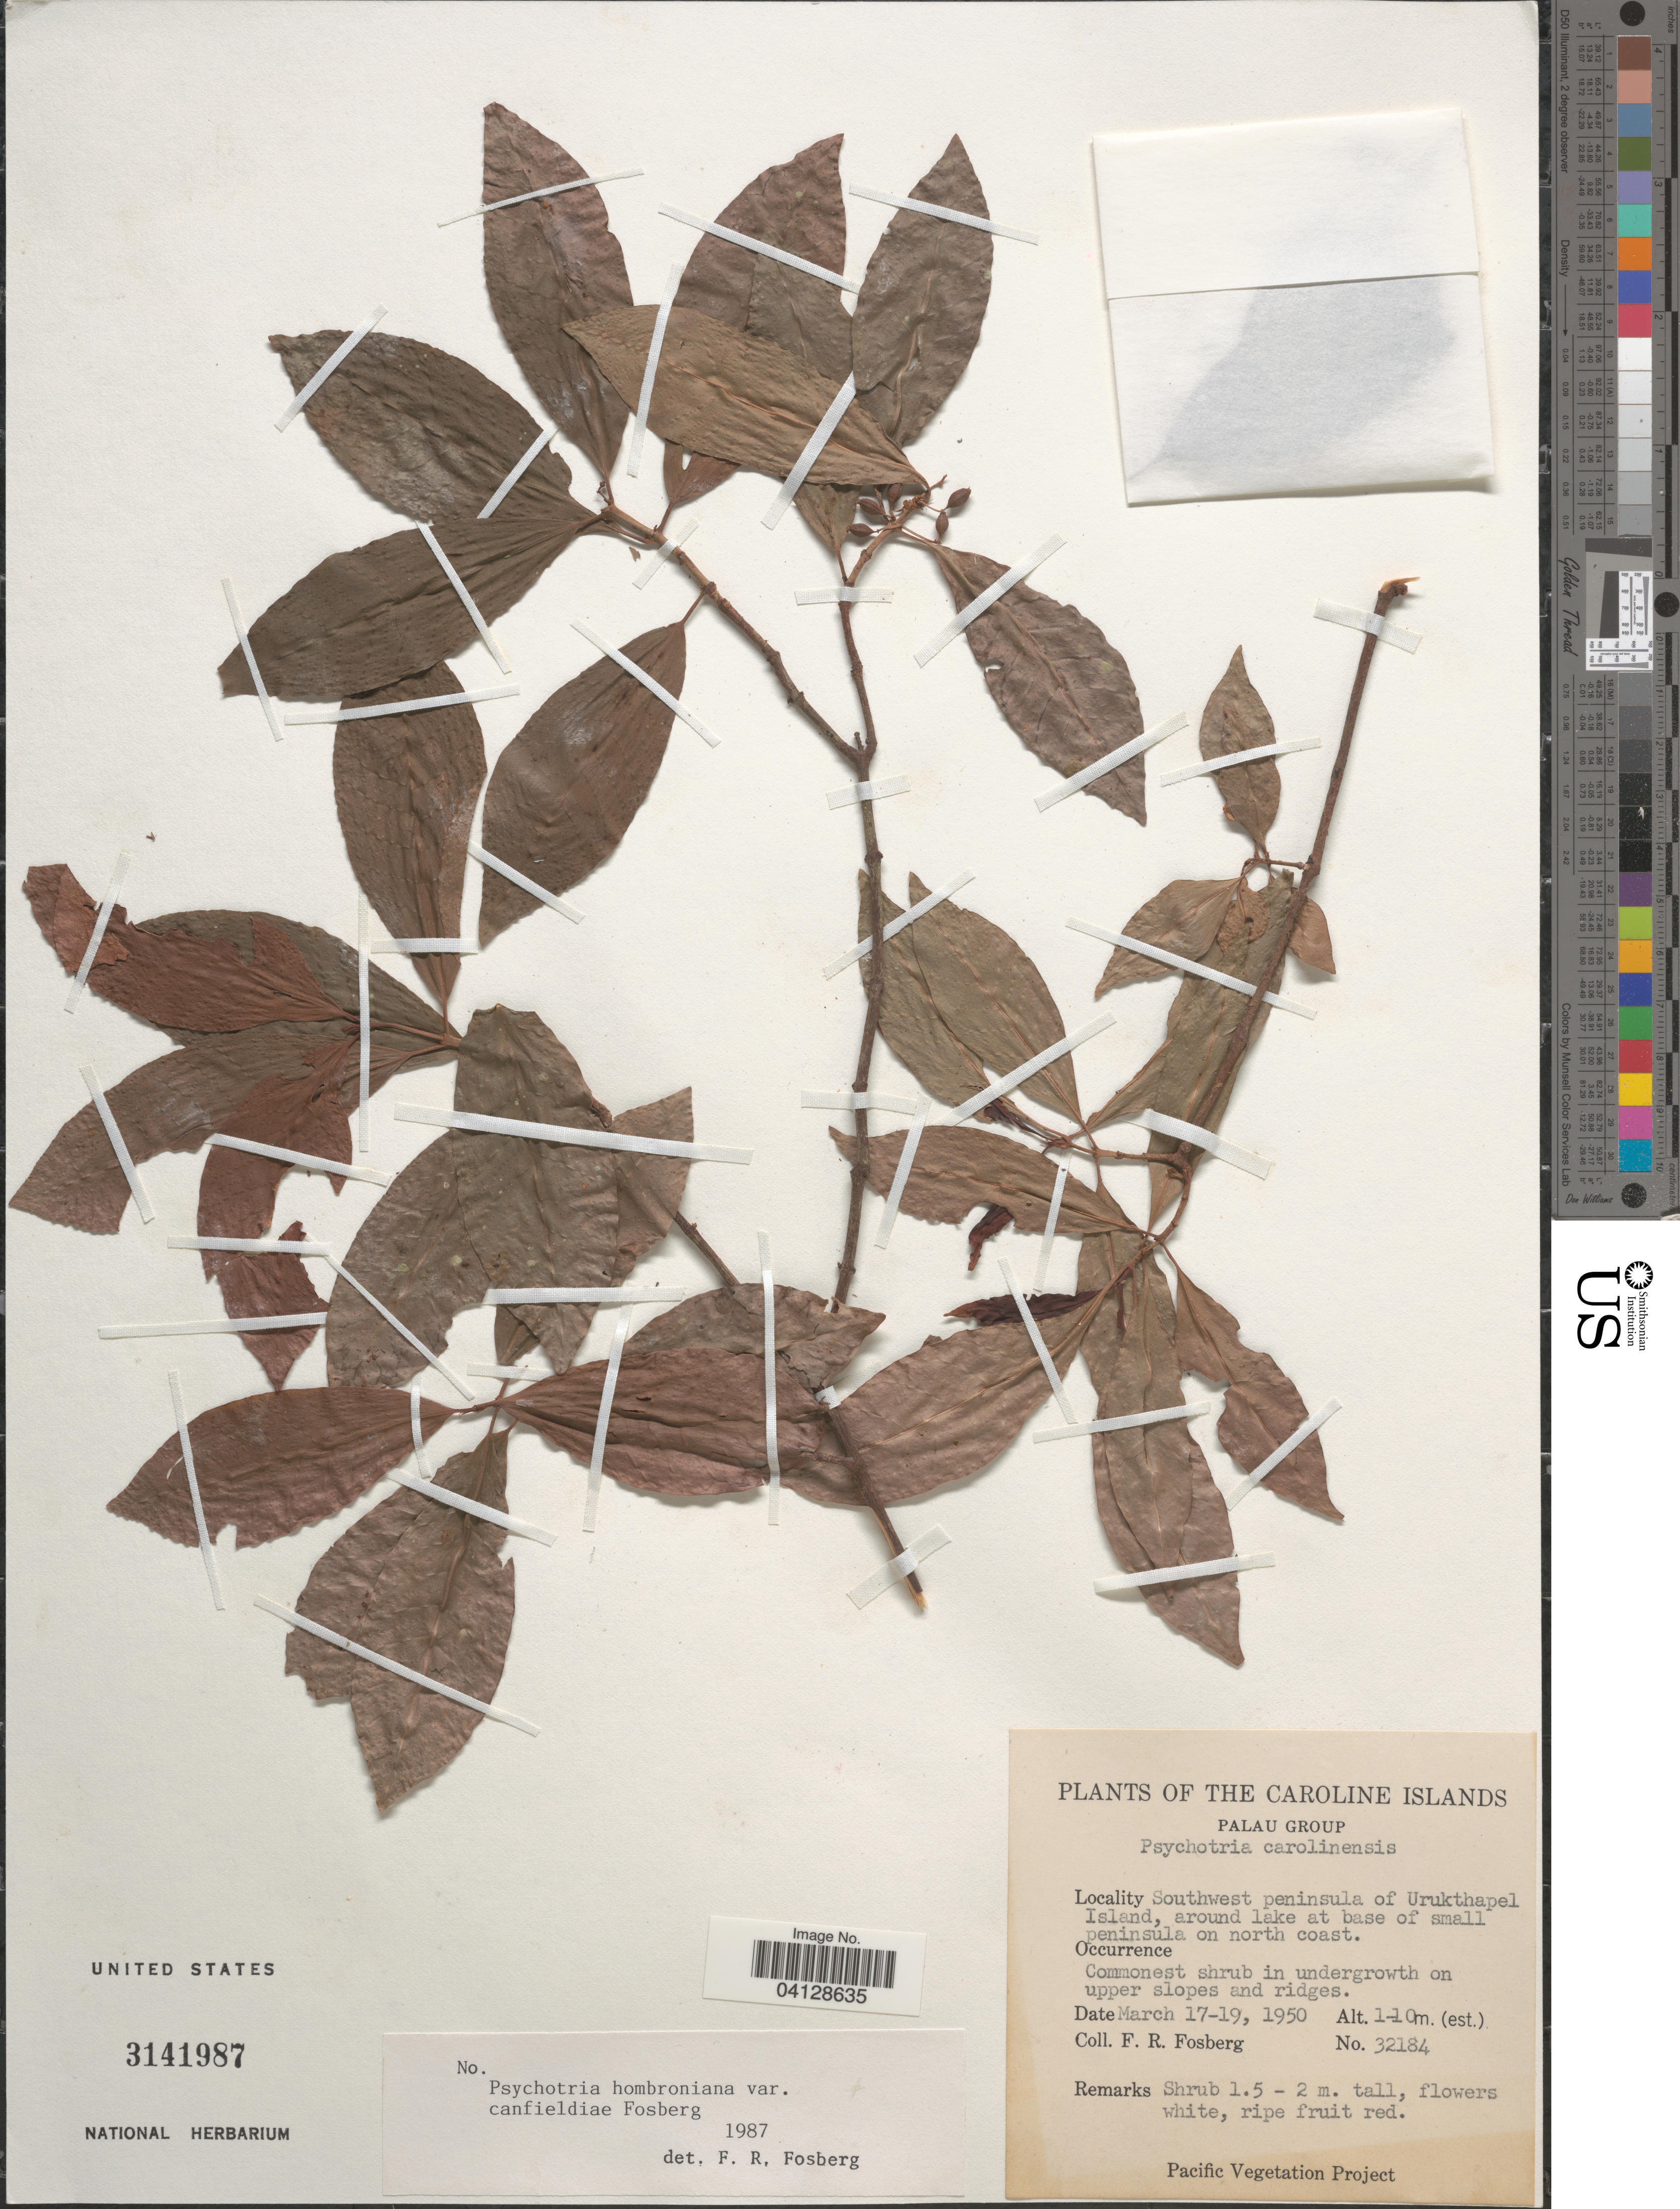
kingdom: Plantae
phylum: Tracheophyta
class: Magnoliopsida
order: Gentianales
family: Rubiaceae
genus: Psychotria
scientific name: Psychotria hombroniana var. canfieldiae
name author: Fosberg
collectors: F. R. Fosberg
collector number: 32184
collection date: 1950-03-17/1950-03-19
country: Palau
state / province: Koror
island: Ngeruktabel [Urukthapel]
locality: Caroline Islands. Palau Group. Southwest peninsula of Urukthapel Island, around lake at base of small peninsula on north coast.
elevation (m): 1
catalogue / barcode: US 3141987